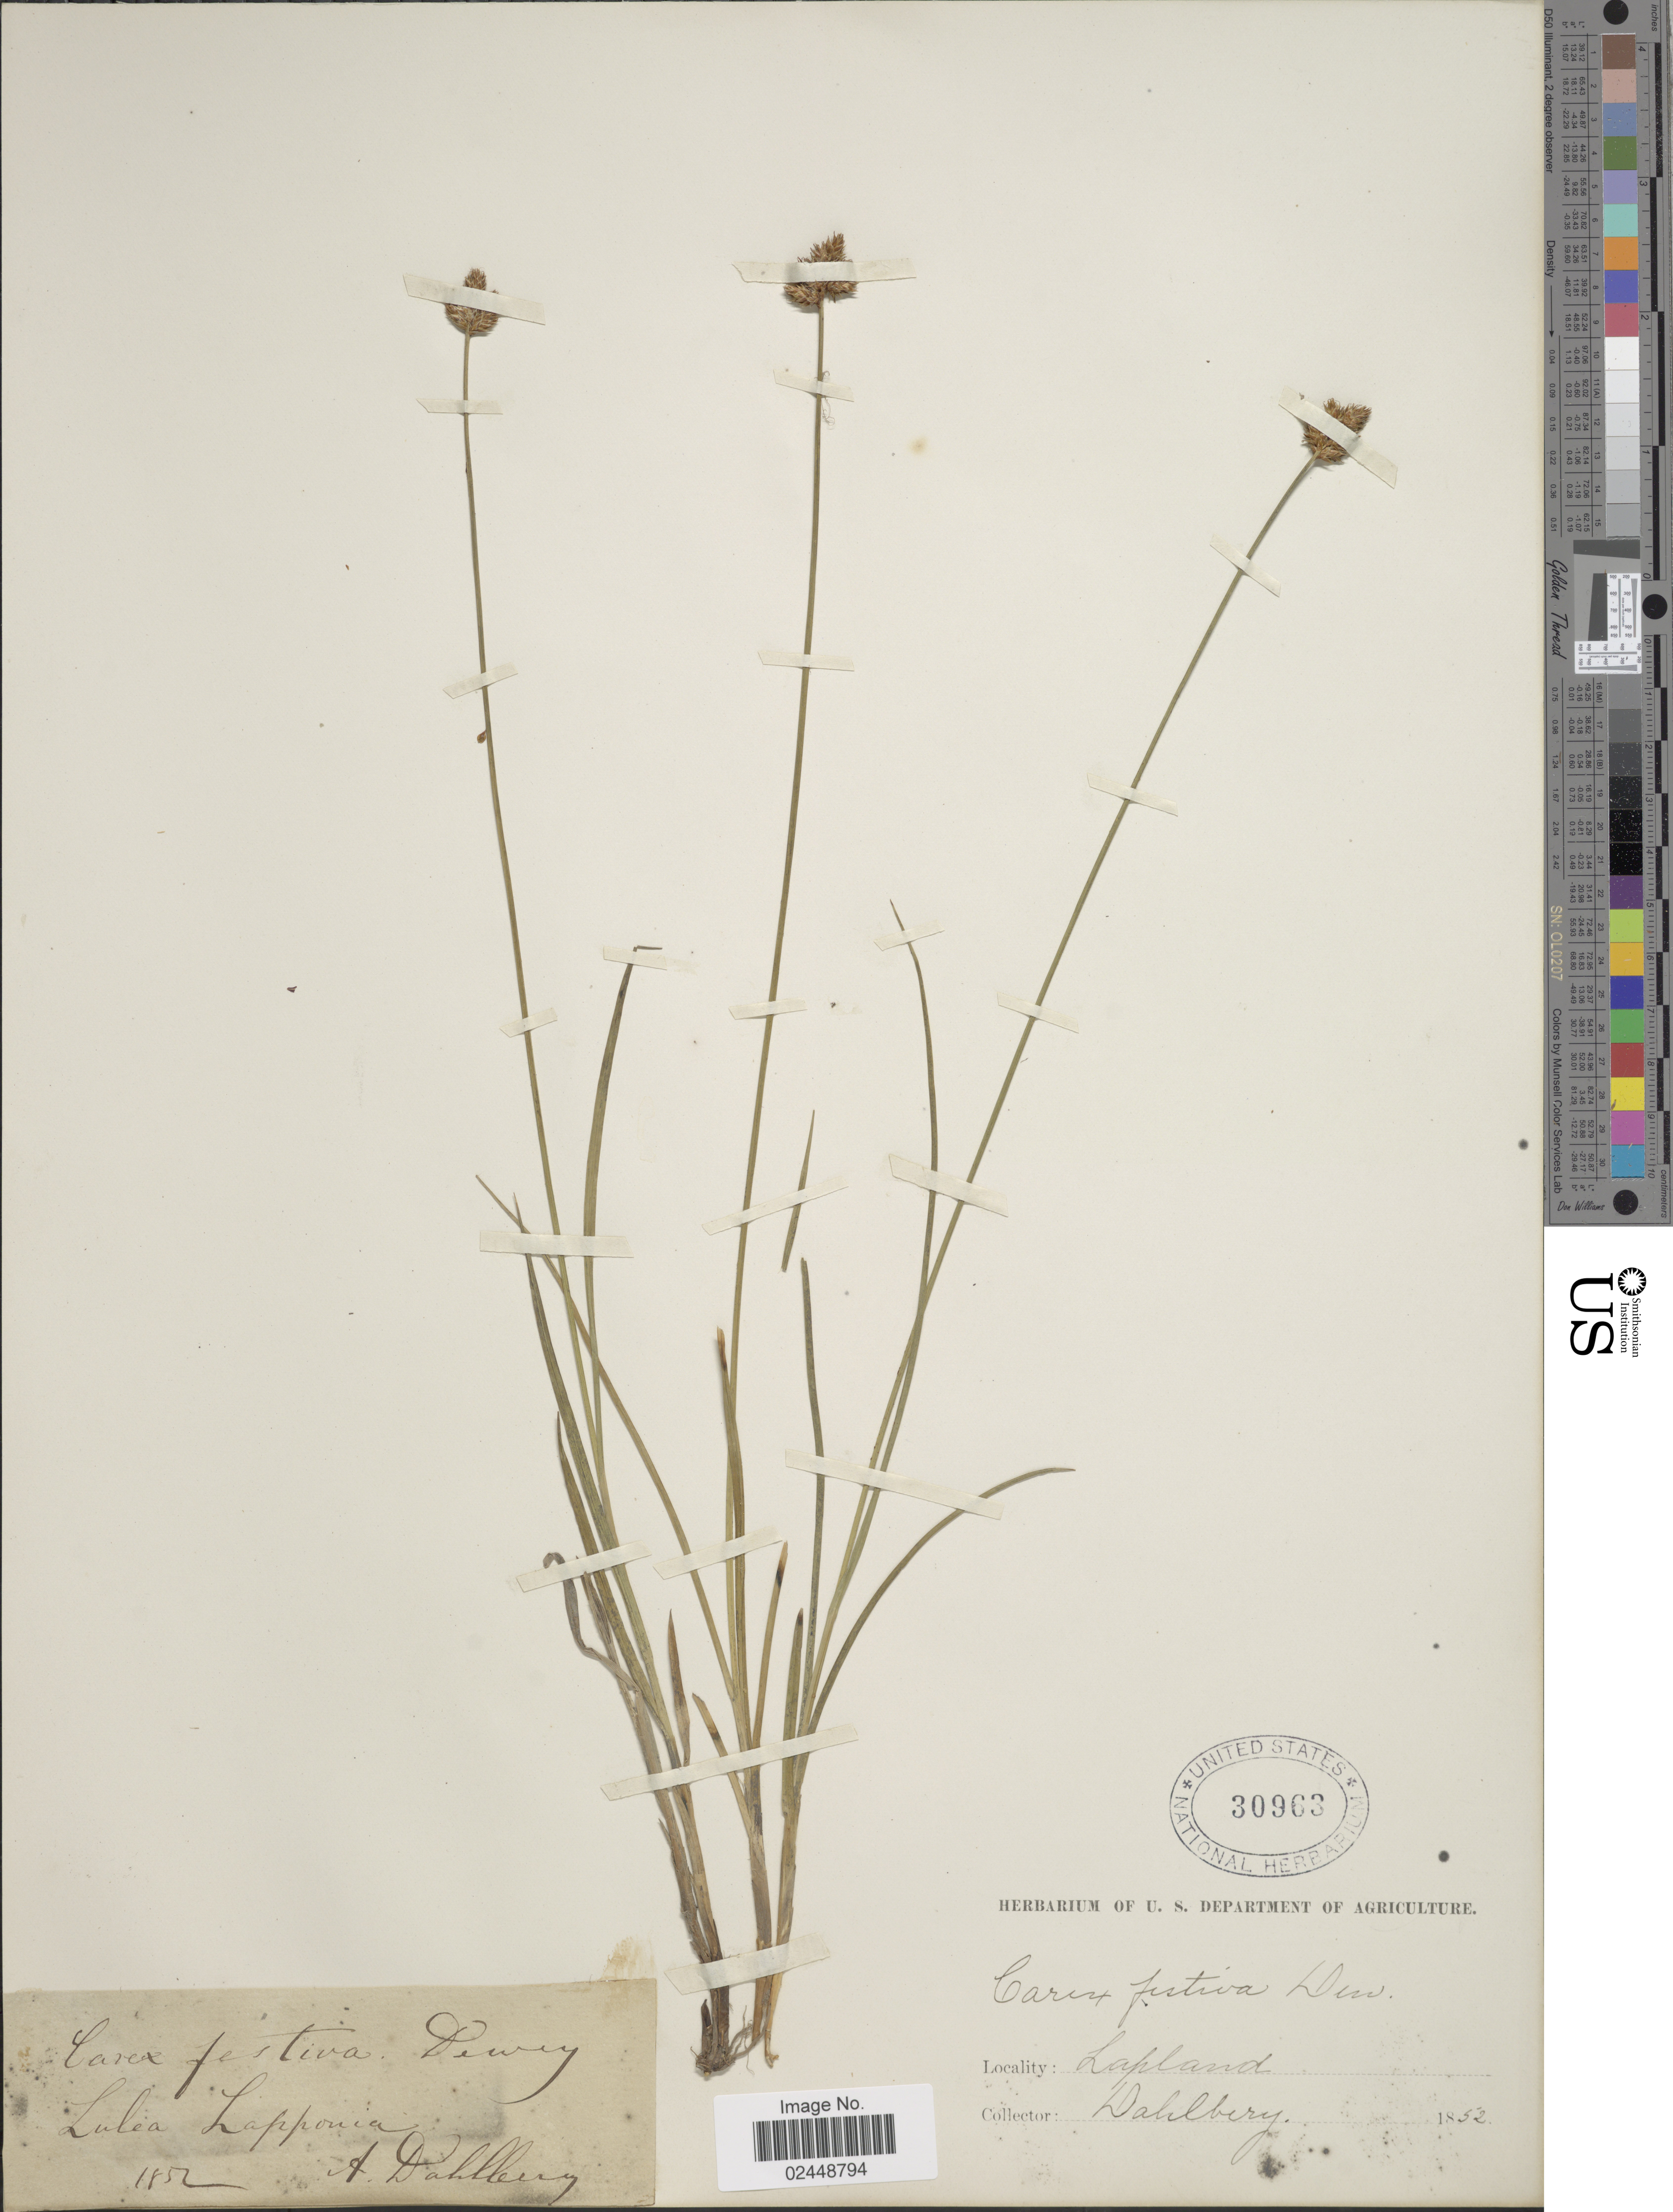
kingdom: Plantae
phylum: Tracheophyta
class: Liliopsida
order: Poales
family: Cyperaceae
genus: Carex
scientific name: Carex macloviana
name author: d'Urv.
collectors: A. Dahlberg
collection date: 1852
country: Sweden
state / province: Norrbotten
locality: Lulea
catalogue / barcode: US 30963